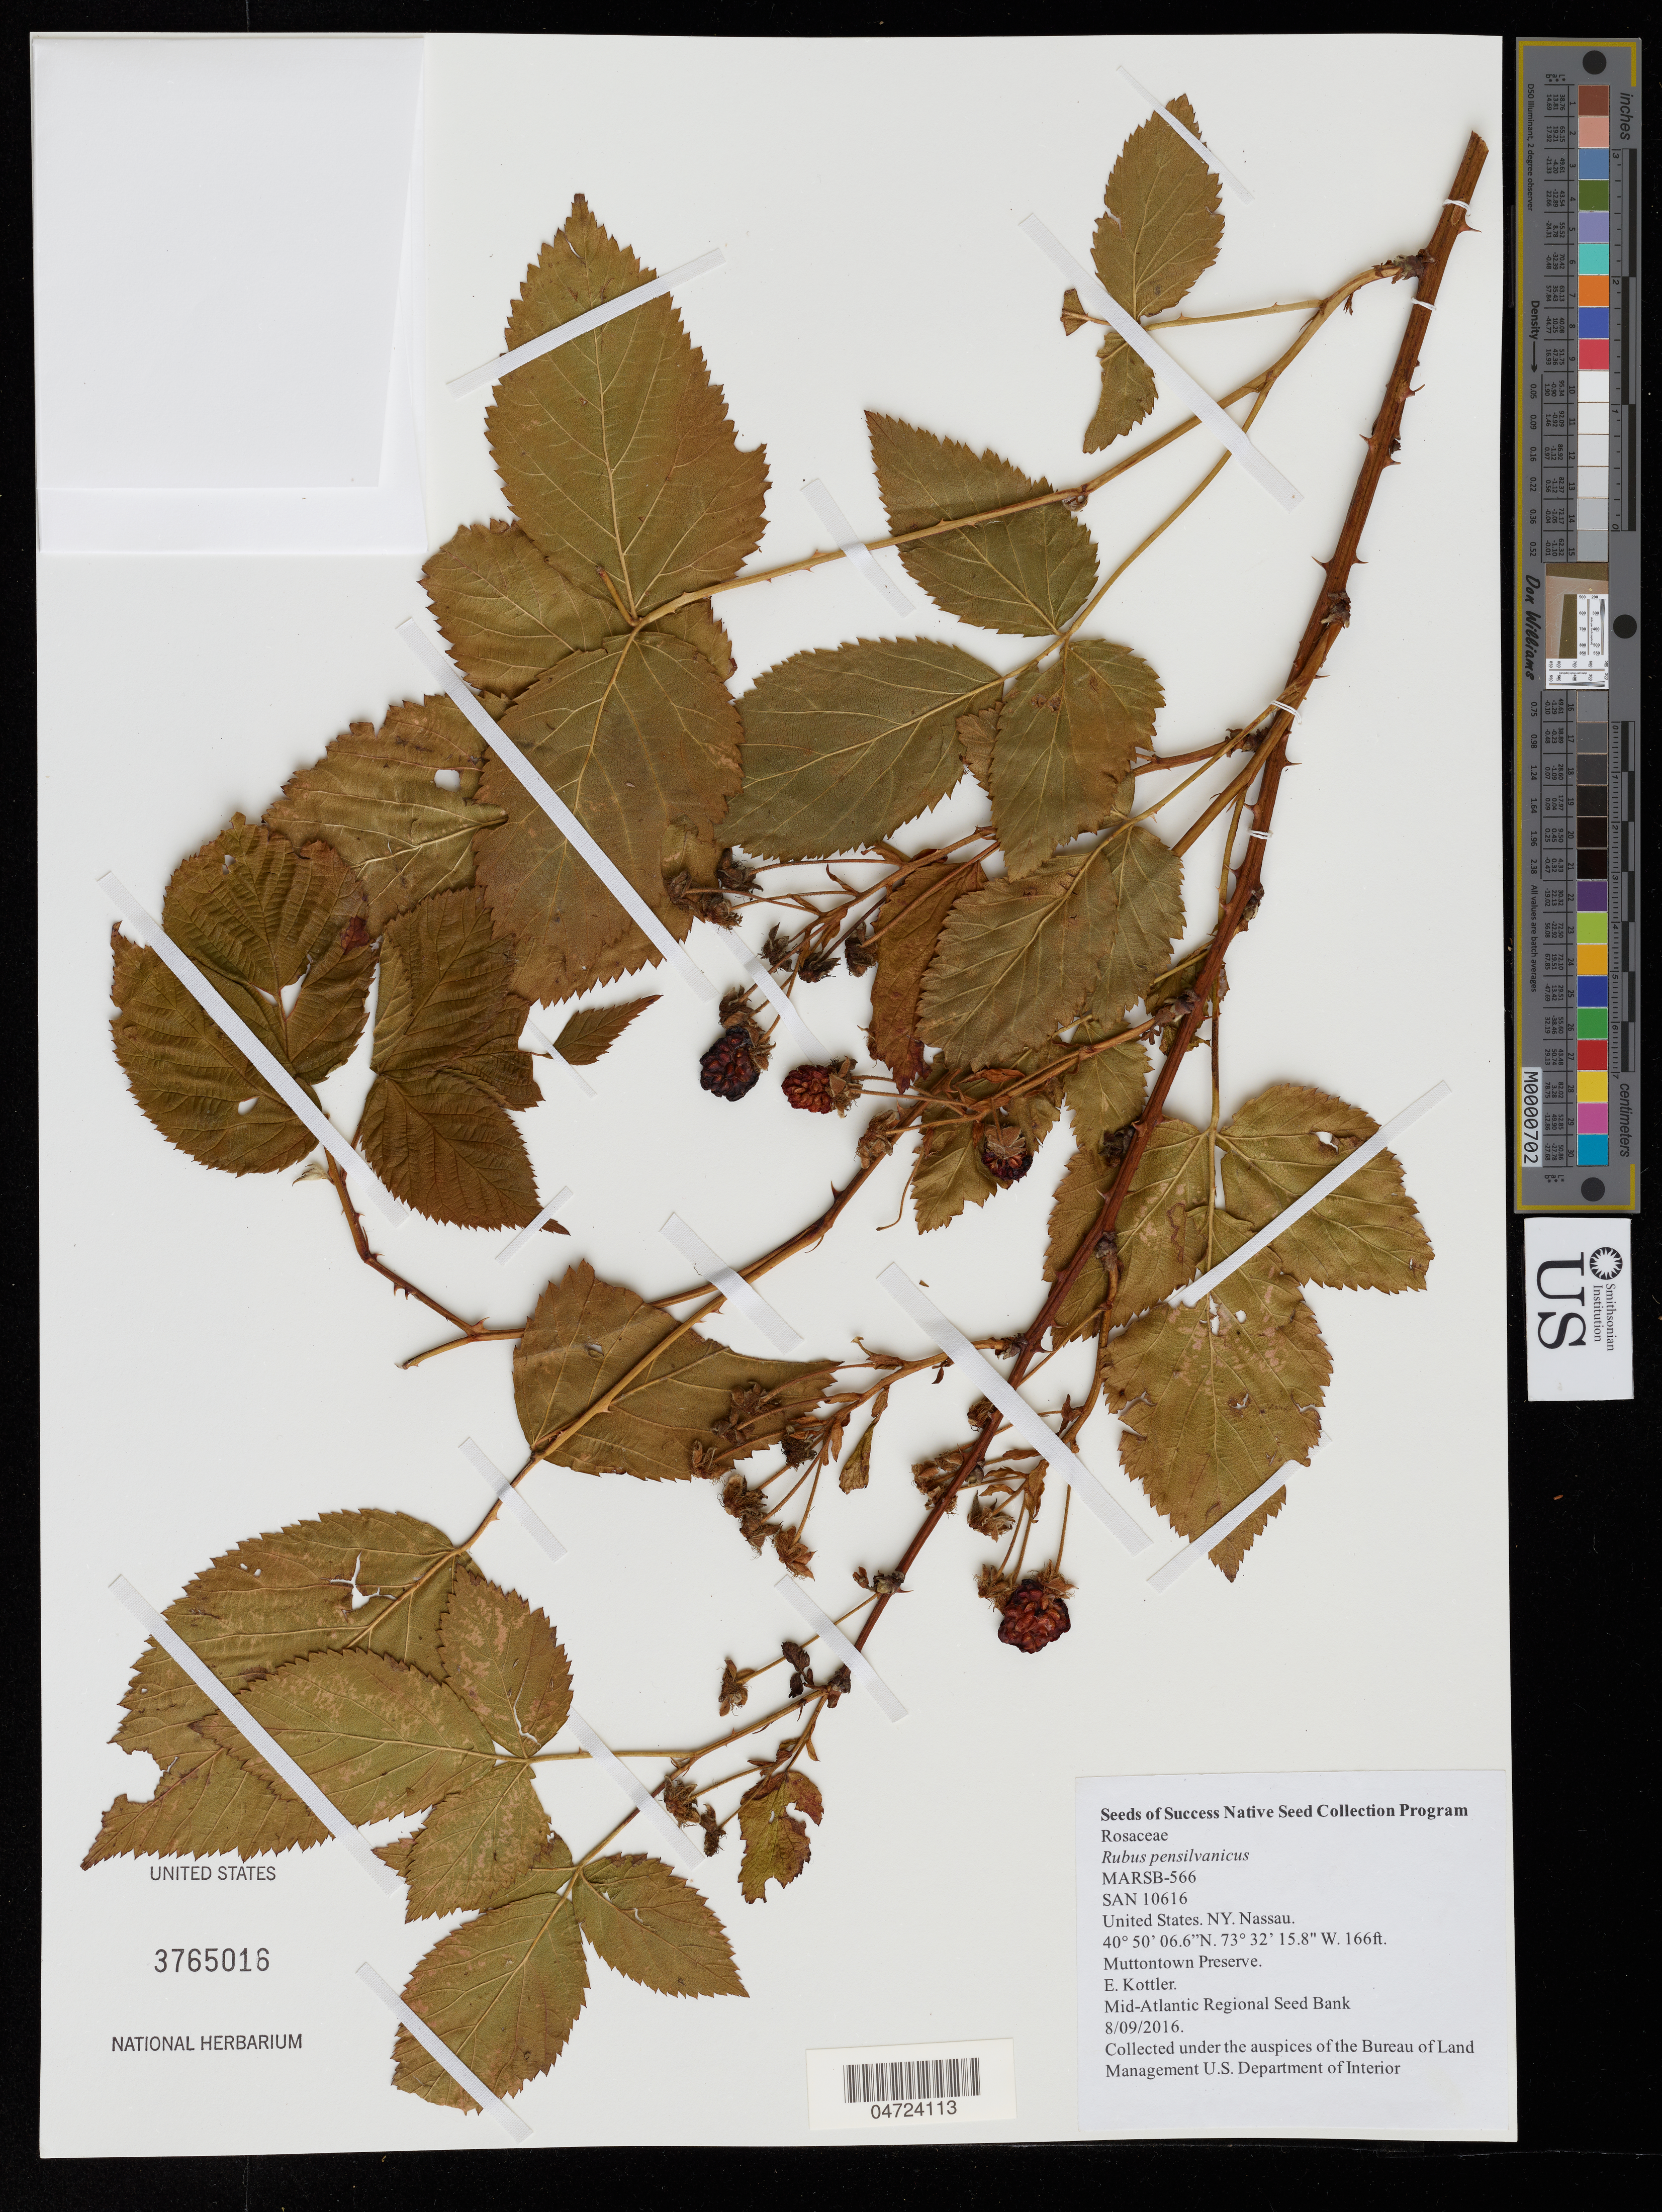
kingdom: Plantae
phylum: Tracheophyta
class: Magnoliopsida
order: Rosales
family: Rosaceae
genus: Rubus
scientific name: Rubus pensilvanicus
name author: Poir.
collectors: E. Kottler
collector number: MARSB-566/SAN10616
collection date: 2016-08-09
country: United States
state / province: New York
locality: NY. Nassau. Muttontown Preserve.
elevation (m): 51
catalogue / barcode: US 3765016